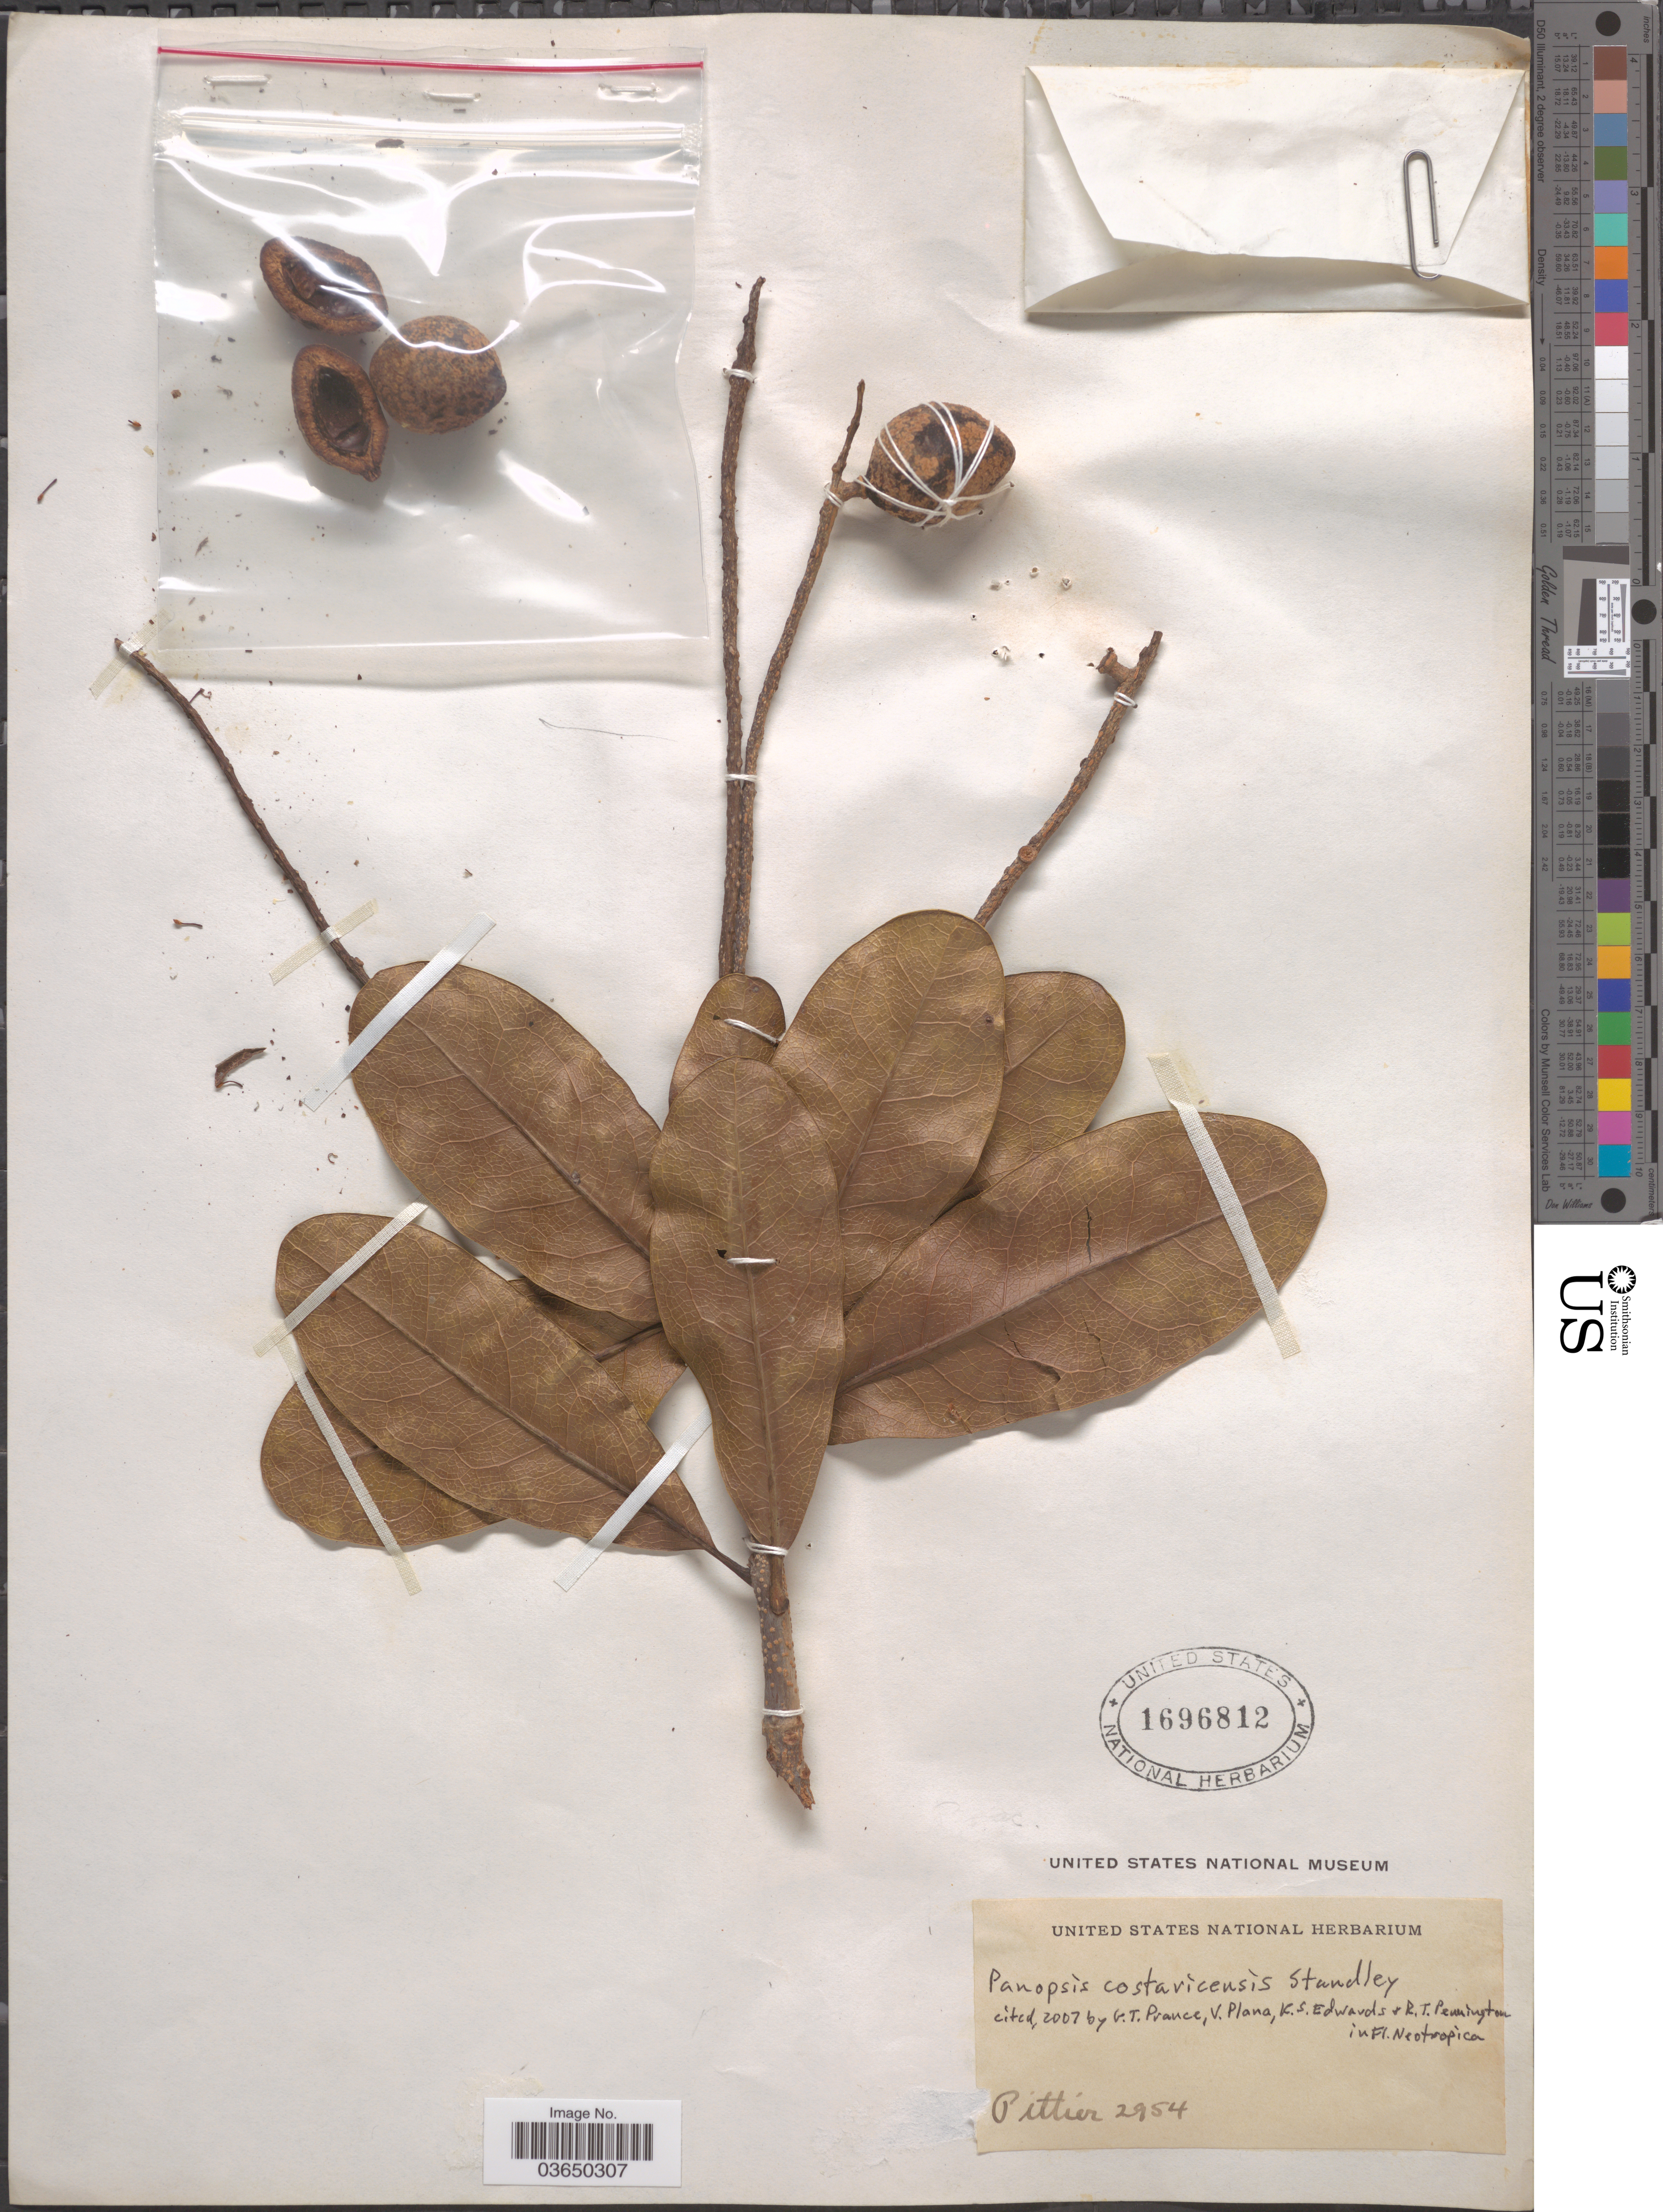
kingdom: Plantae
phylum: Tracheophyta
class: Magnoliopsida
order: Proteales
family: Proteaceae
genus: Panopsis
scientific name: Panopsis costaricensis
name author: Standl.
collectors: Pittier, --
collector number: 2954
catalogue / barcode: US 1696812